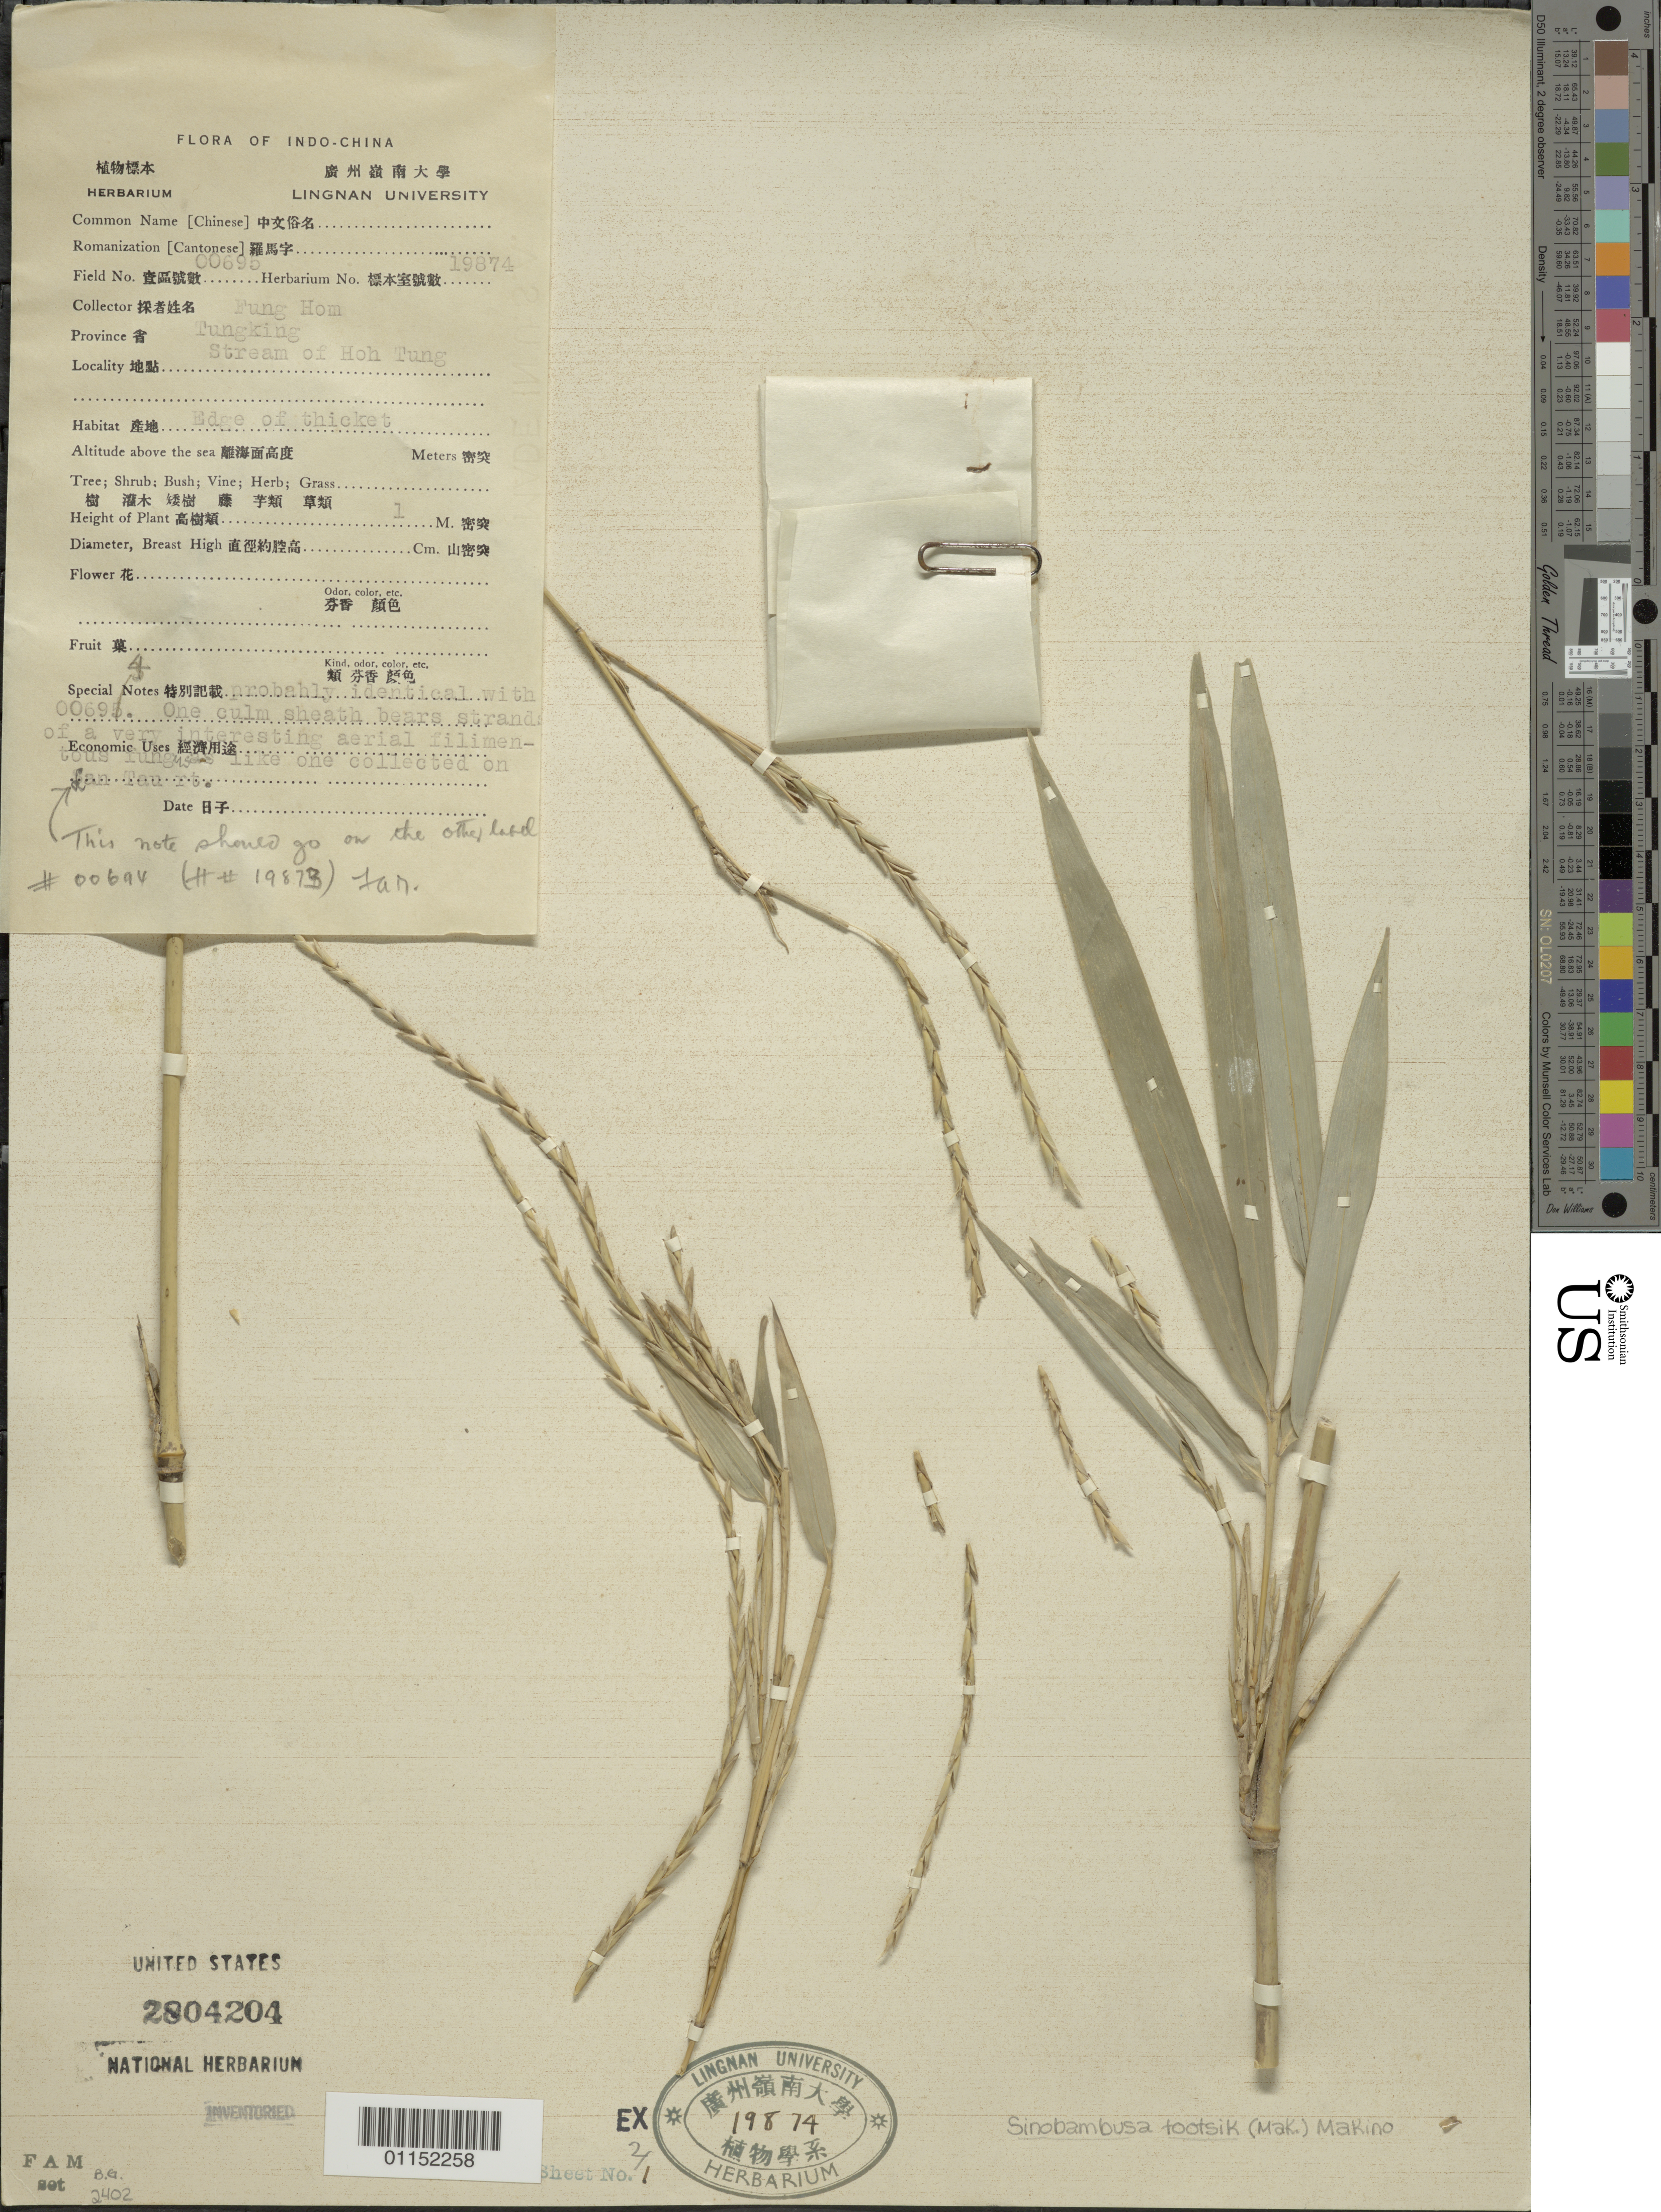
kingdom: Plantae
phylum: Tracheophyta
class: Liliopsida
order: Poales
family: Poaceae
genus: Sinobambusa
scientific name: Sinobambusa tootsik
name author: Makino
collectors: H. L. Fung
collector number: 695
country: China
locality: Hoh Tung, stream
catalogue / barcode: US 2804204